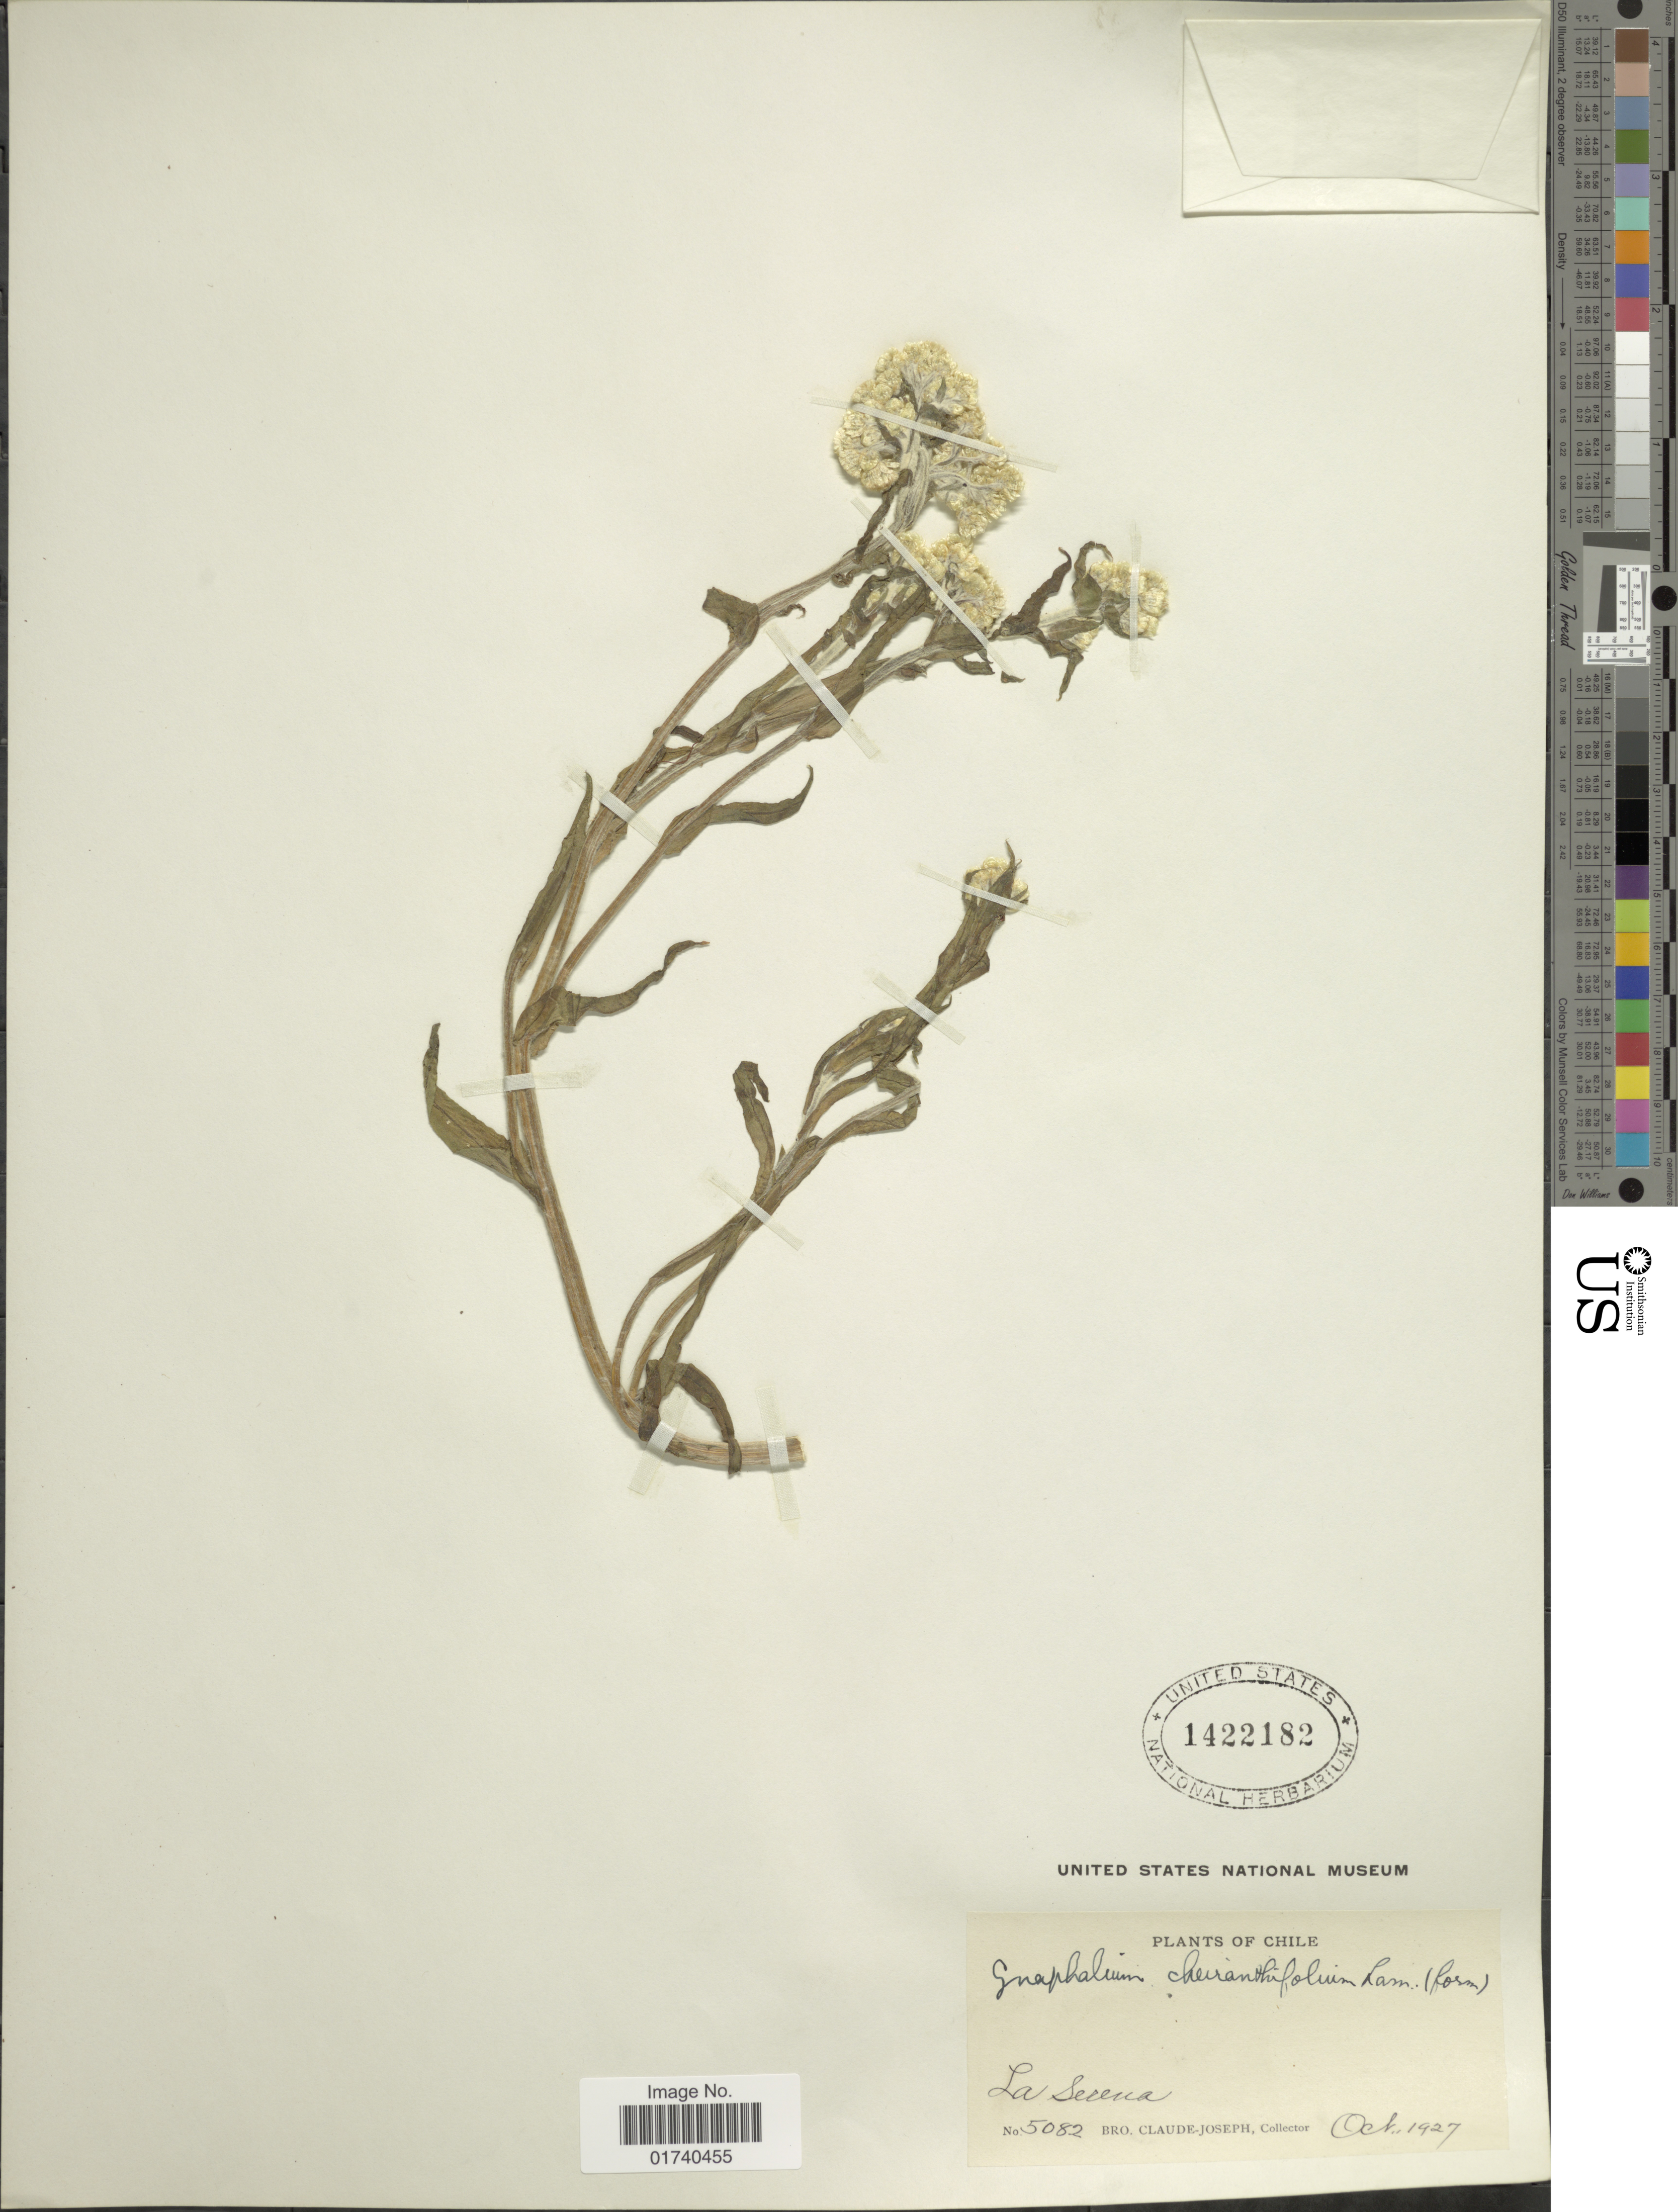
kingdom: Plantae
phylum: Tracheophyta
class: Magnoliopsida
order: Asterales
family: Asteraceae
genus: Pseudognaphalium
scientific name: Pseudognaphalium cheiranthifolium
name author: (Lam.) Hilliard & B.L. Burtt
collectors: Bro. Claude-Joseph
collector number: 5082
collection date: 1927-10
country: Chile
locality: La Serena.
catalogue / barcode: US 1422182